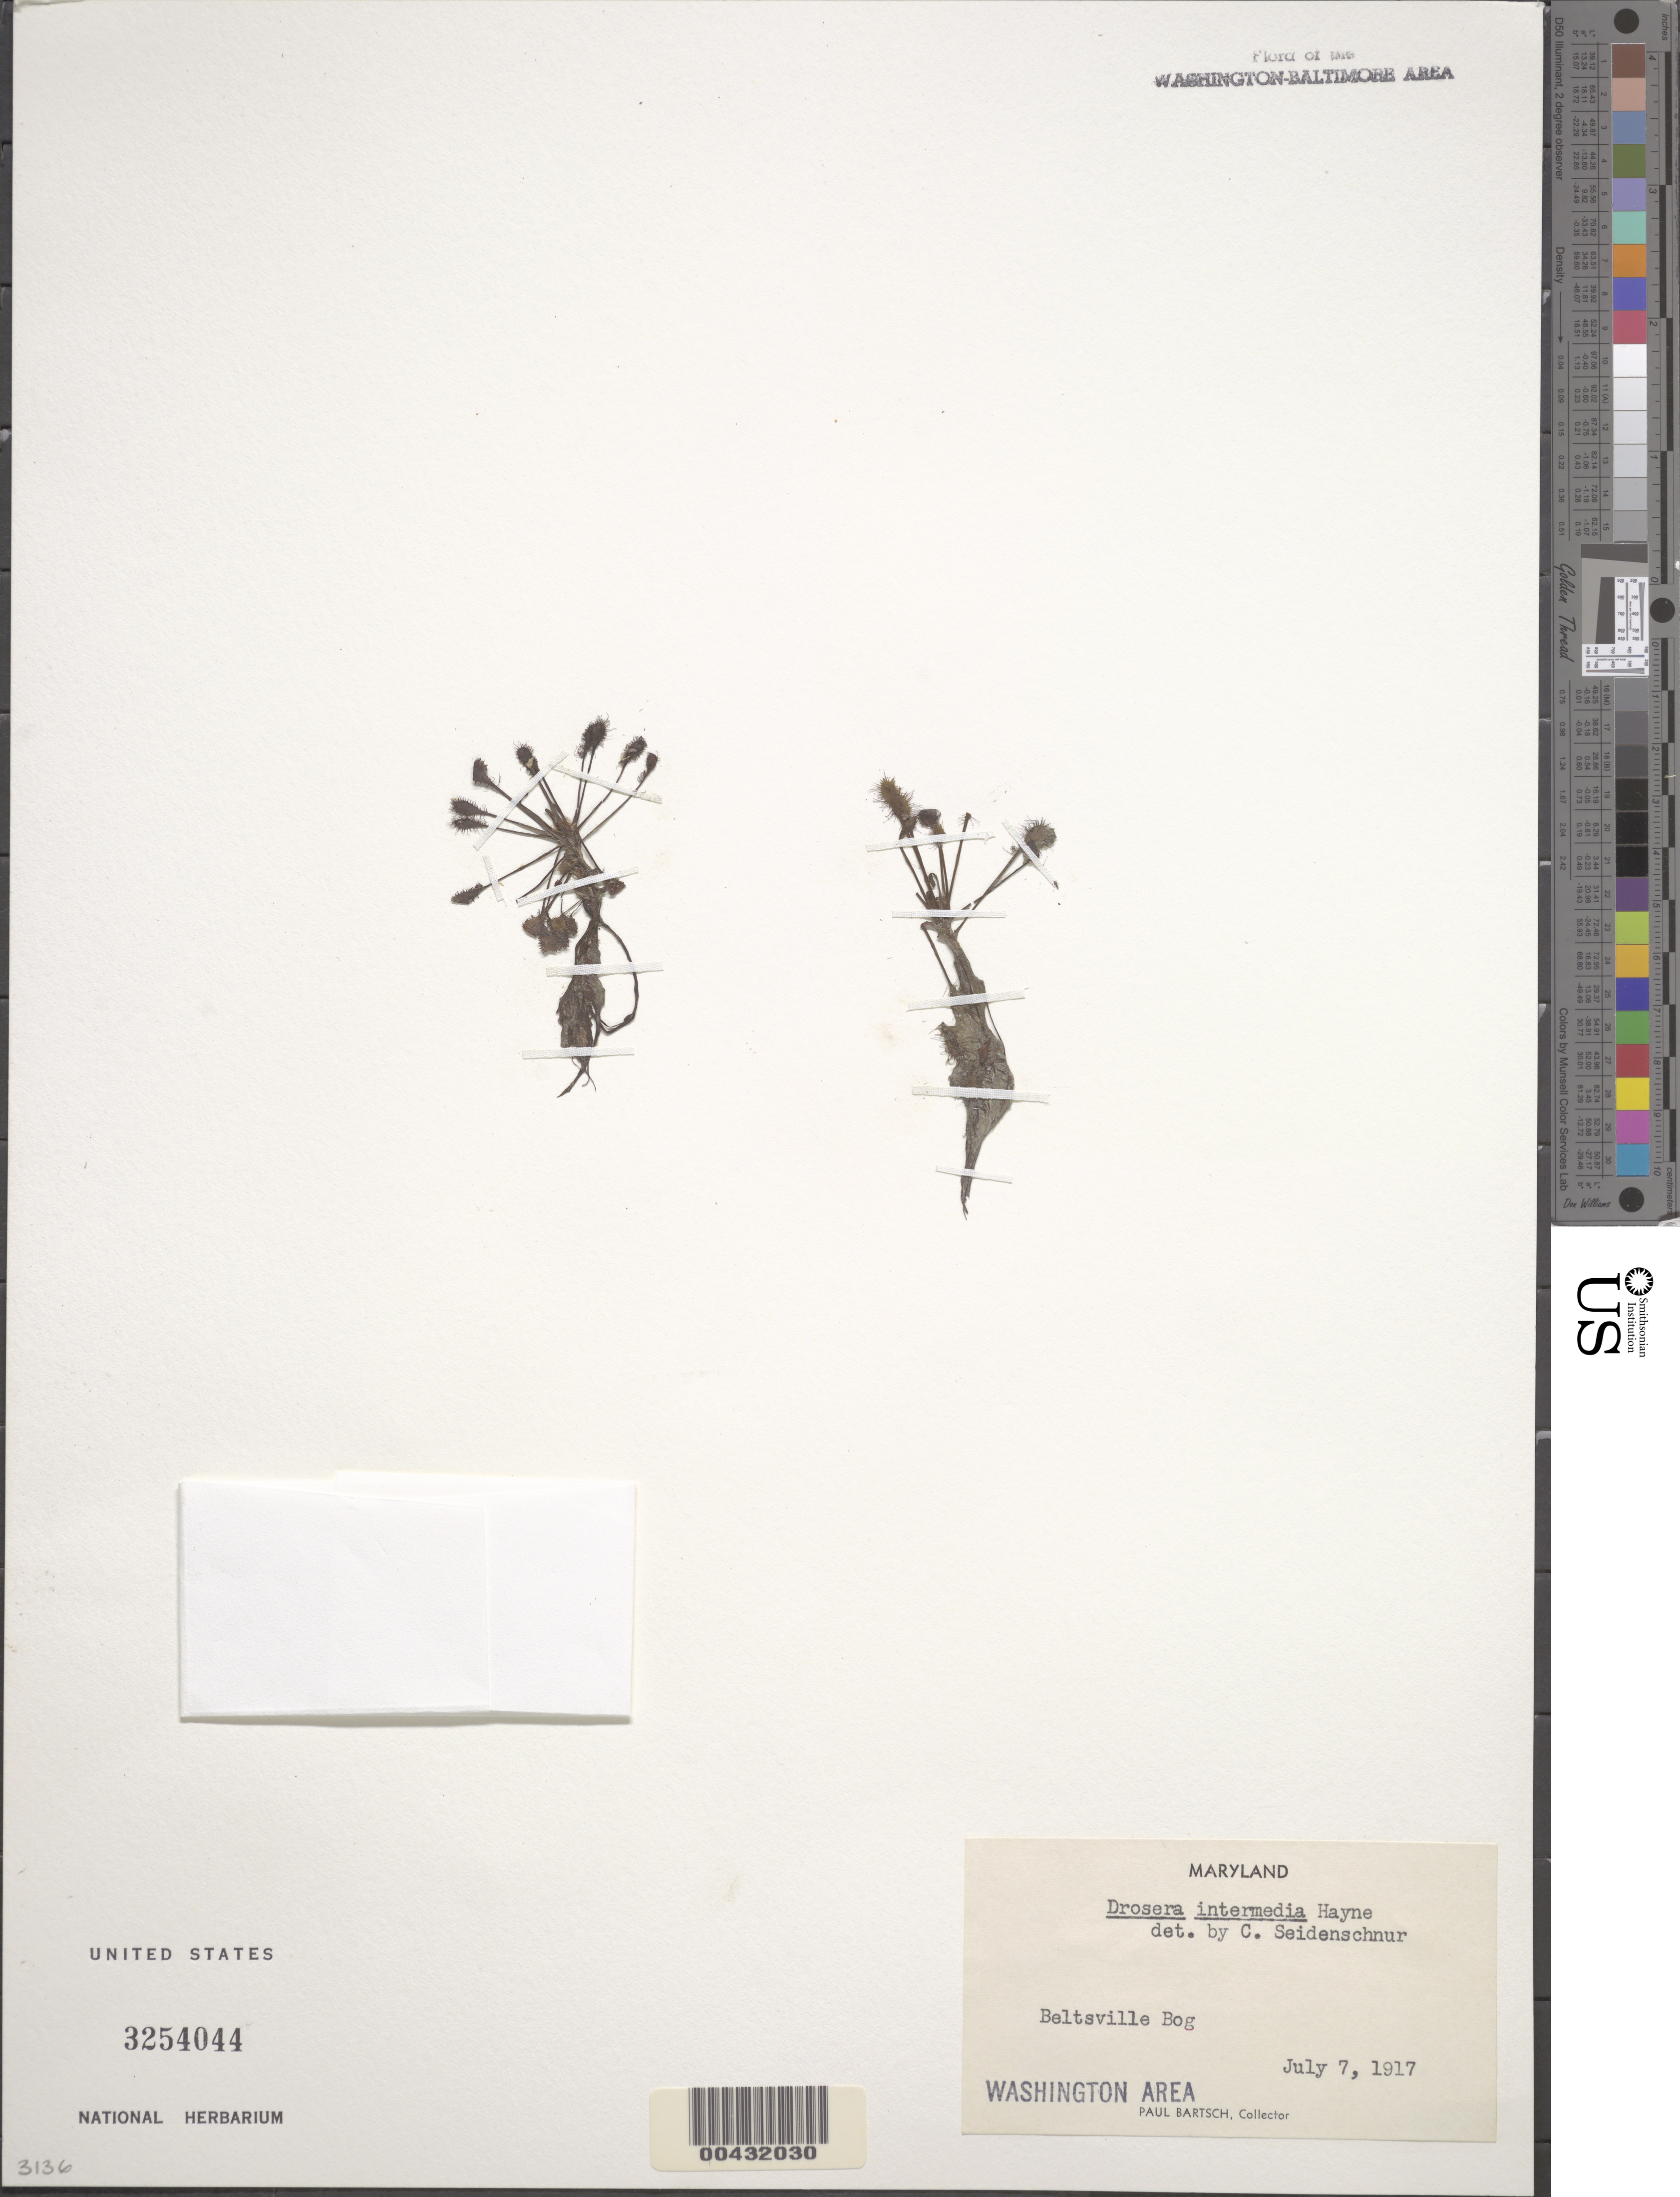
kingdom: Plantae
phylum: Tracheophyta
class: Magnoliopsida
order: Caryophyllales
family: Droseraceae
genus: Drosera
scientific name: Drosera intermedia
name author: Hayne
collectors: P. Bartsch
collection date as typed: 07 Jul 1917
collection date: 1917-07-07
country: United States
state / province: Maryland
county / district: Prince George's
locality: Powder Mill Bogs near Beltsville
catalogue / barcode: US 3254044